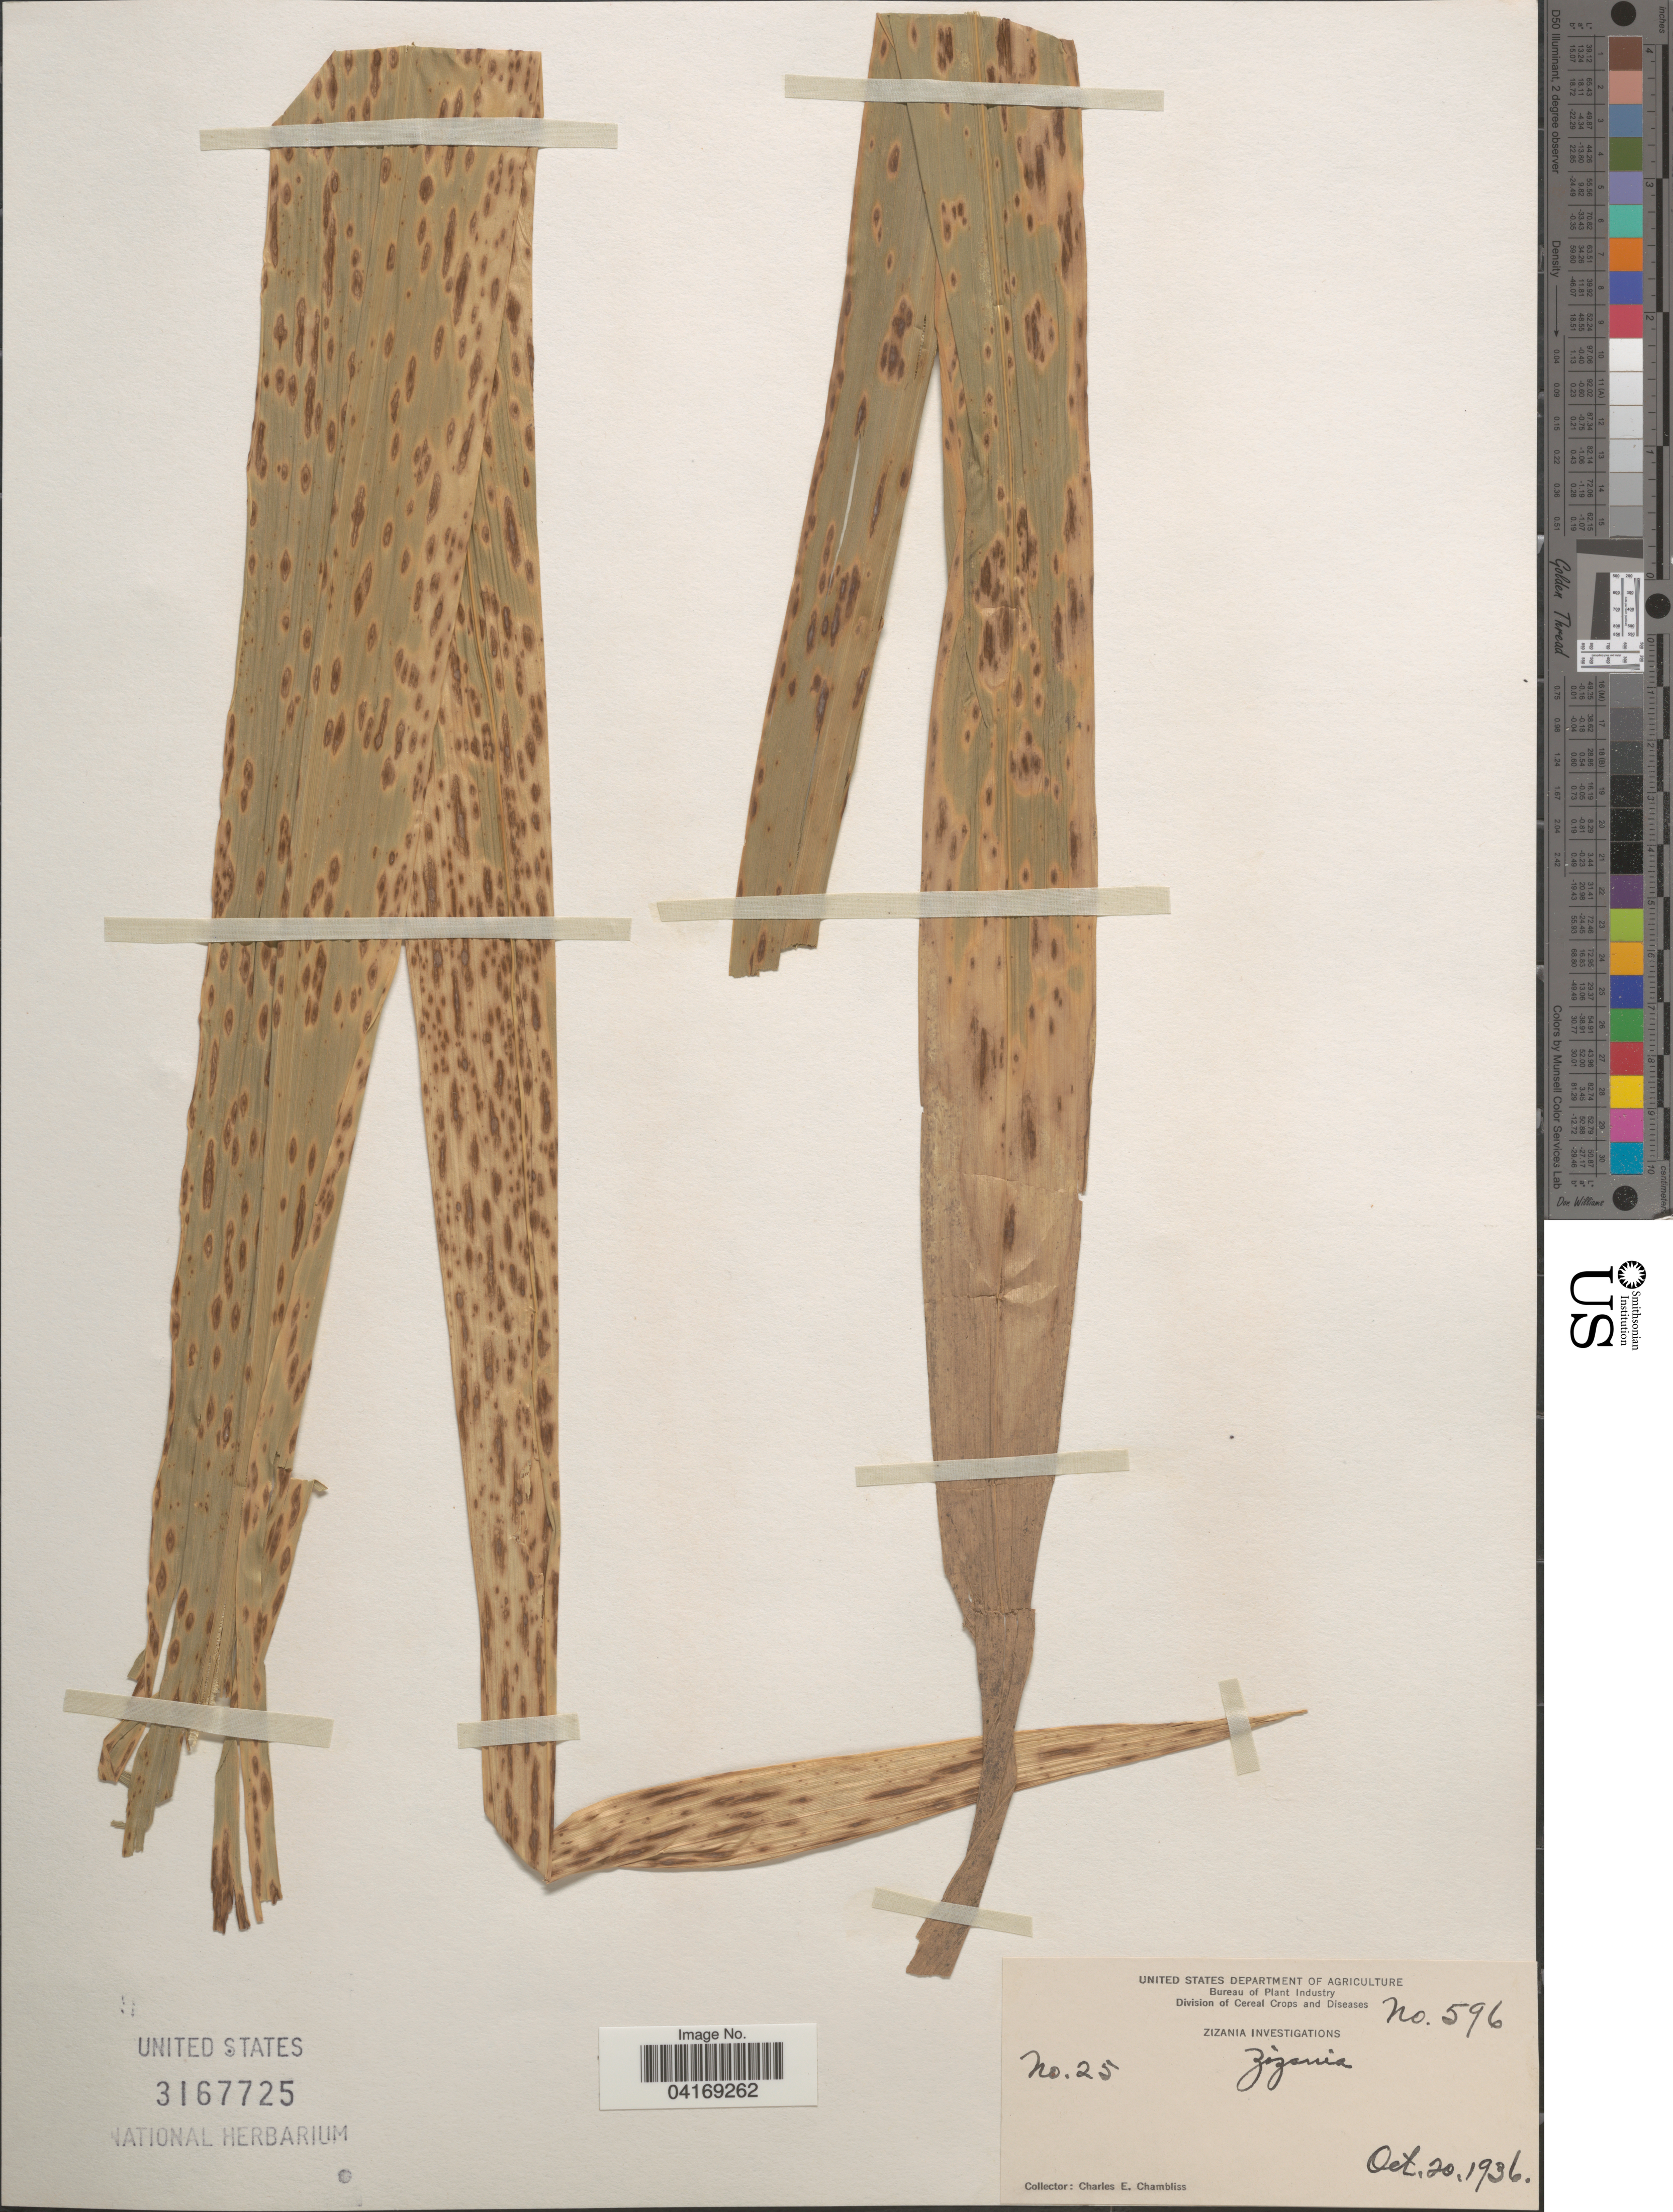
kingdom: Plantae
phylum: Tracheophyta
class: Liliopsida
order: Poales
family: Poaceae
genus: Zizania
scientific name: Zizania sp.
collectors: C. Chambliss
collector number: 596/25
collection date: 1936-10-20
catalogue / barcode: US 3167725